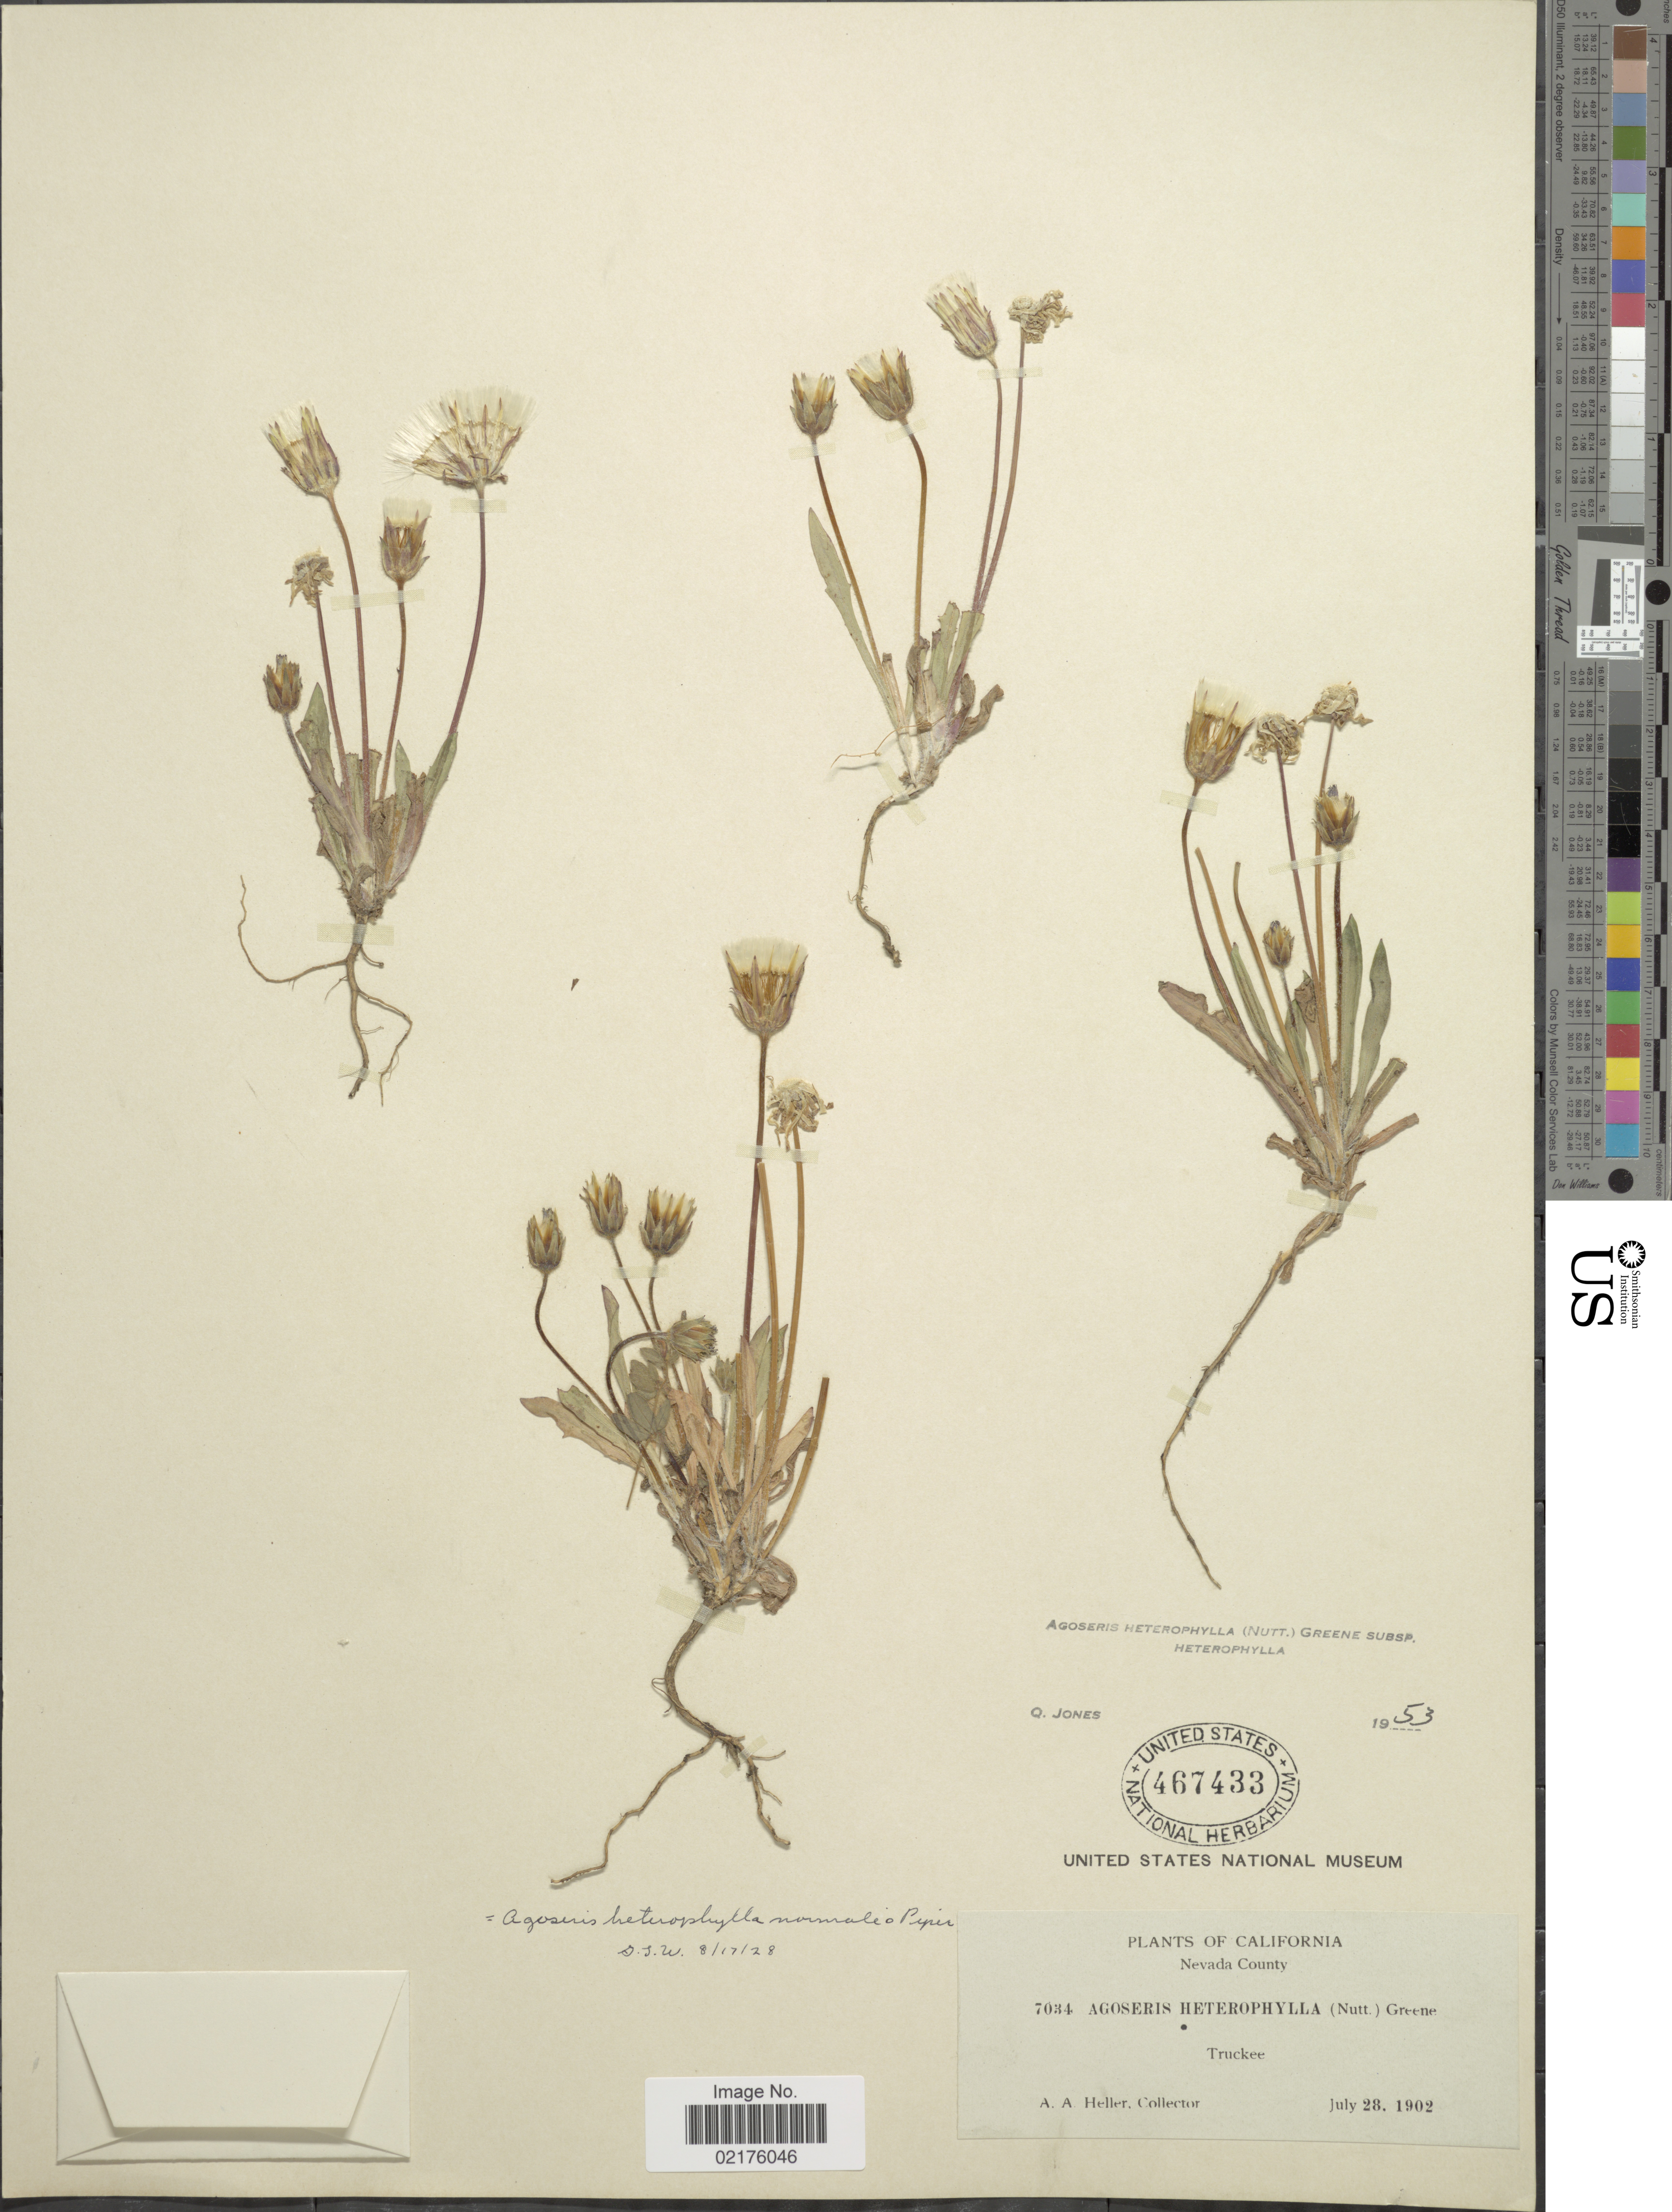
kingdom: Plantae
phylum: Tracheophyta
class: Magnoliopsida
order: Asterales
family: Asteraceae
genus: Agoseris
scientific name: Agoseris heterophylla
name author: (Nutt.) Greene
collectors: A. A. Heller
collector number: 7034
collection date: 1902-07-28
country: United States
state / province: California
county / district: Nevada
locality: Nevada County, Truckee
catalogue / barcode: US 467433